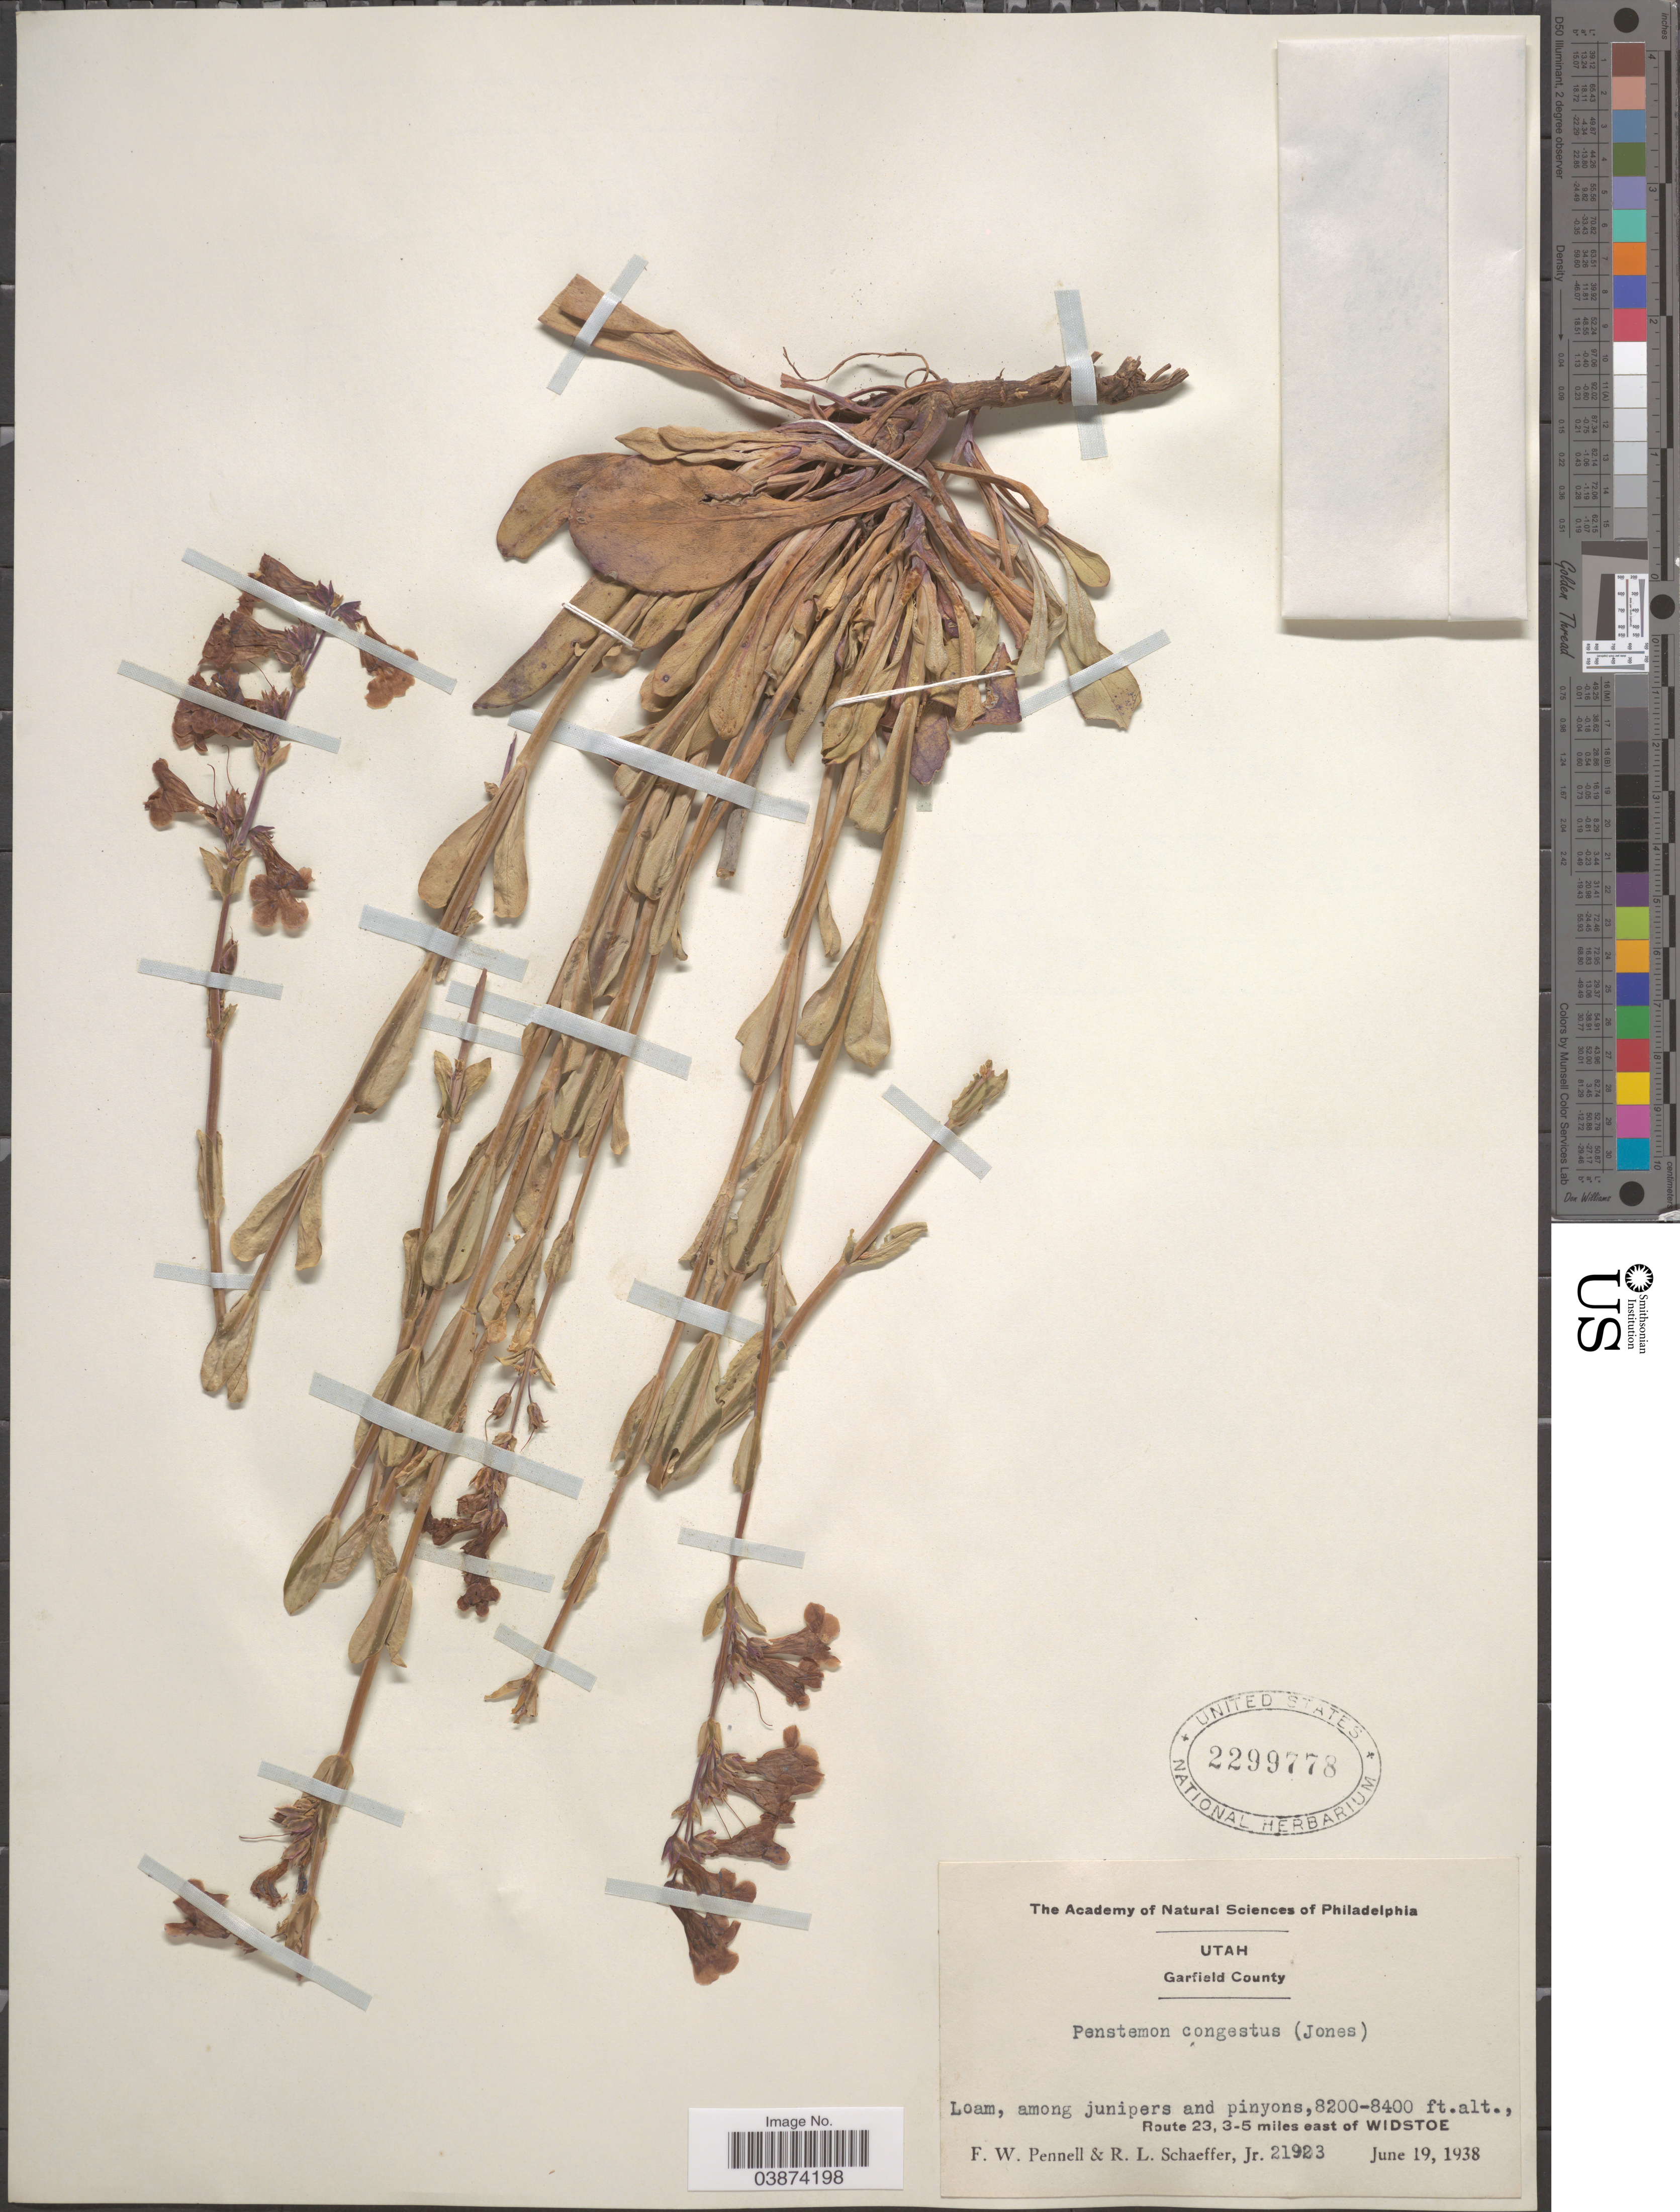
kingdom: Plantae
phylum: Tracheophyta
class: Magnoliopsida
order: Lamiales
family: Plantaginaceae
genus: Penstemon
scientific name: Penstemon congestus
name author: (M.E. Jones) Pennell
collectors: F. W. Pennell & R. L. Schaeffer Jr.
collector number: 21923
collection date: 1938-06-19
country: United States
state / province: Utah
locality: Garfield County. Route 23, 3-5 miles east of Widstoe.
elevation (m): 2499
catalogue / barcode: US 2299778